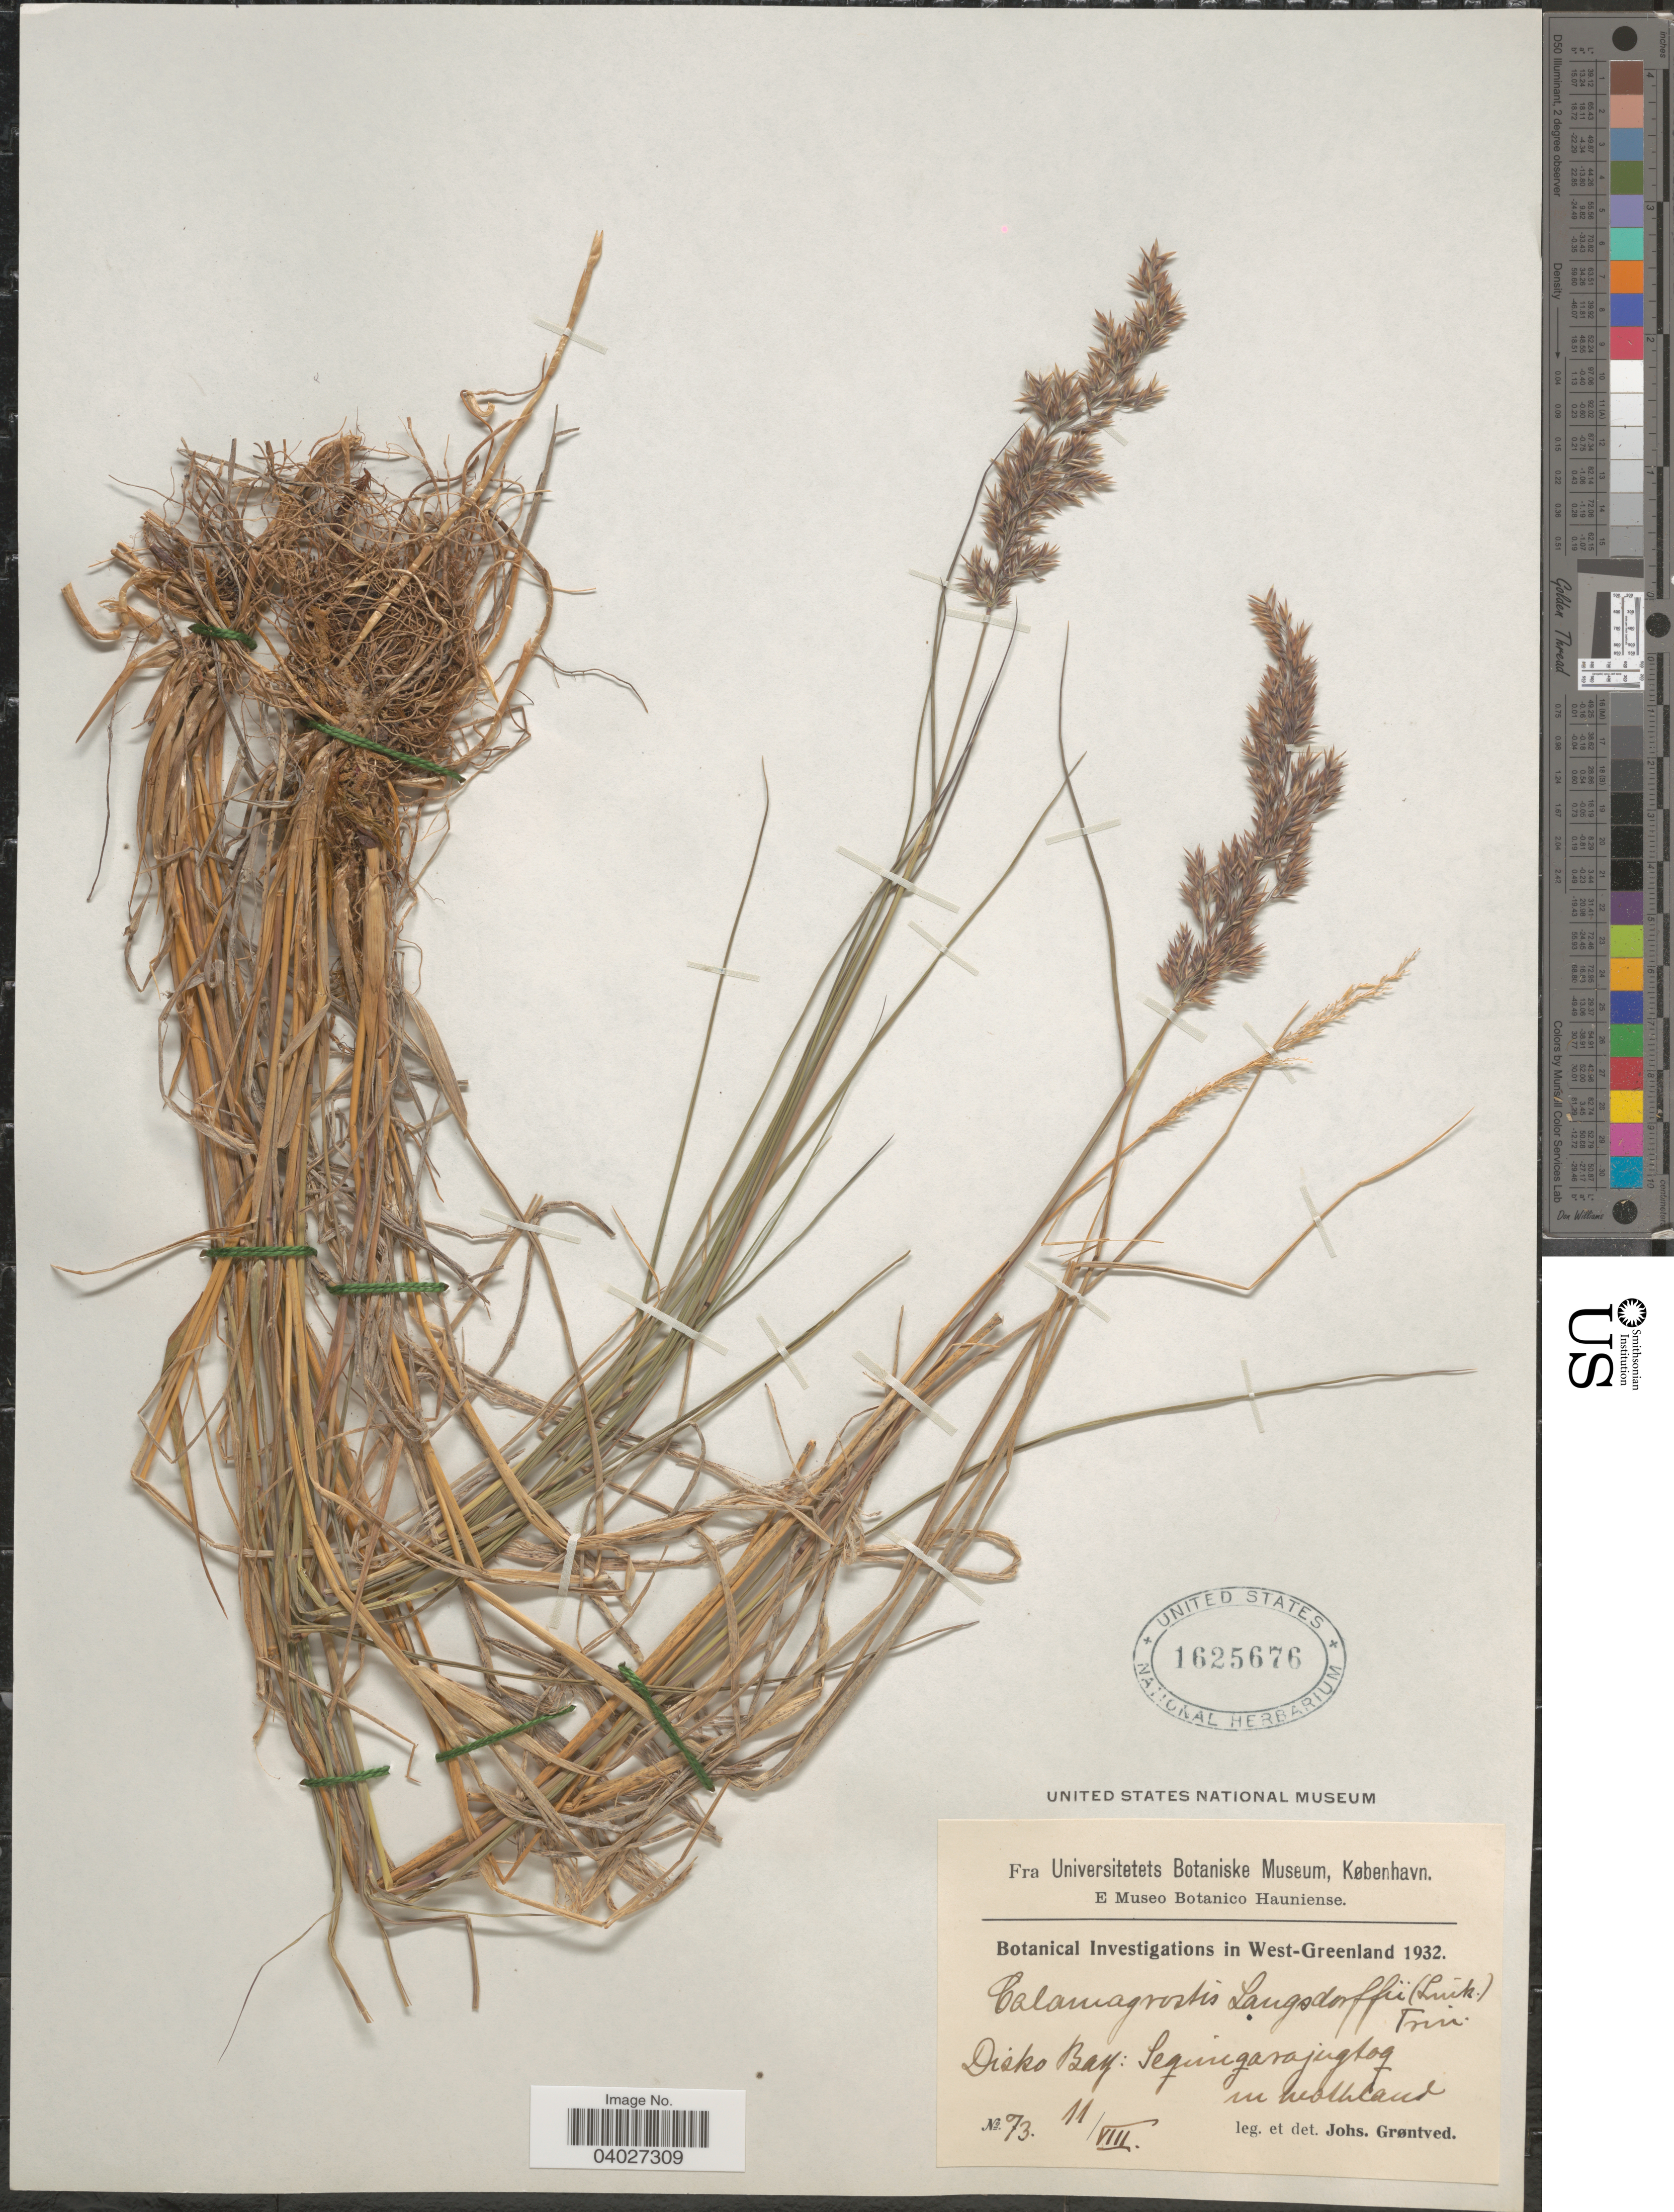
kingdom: Plantae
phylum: Tracheophyta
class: Liliopsida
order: Poales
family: Poaceae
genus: Calamagrostis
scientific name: Calamagrostis canadensis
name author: (Michx.) P. Beauv.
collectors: J. Grøntved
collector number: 73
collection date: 1932-08-11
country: Greenland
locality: West-Greenland. Disko Bay: Seqínerqârajugtoq in washland.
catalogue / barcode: US 1625676